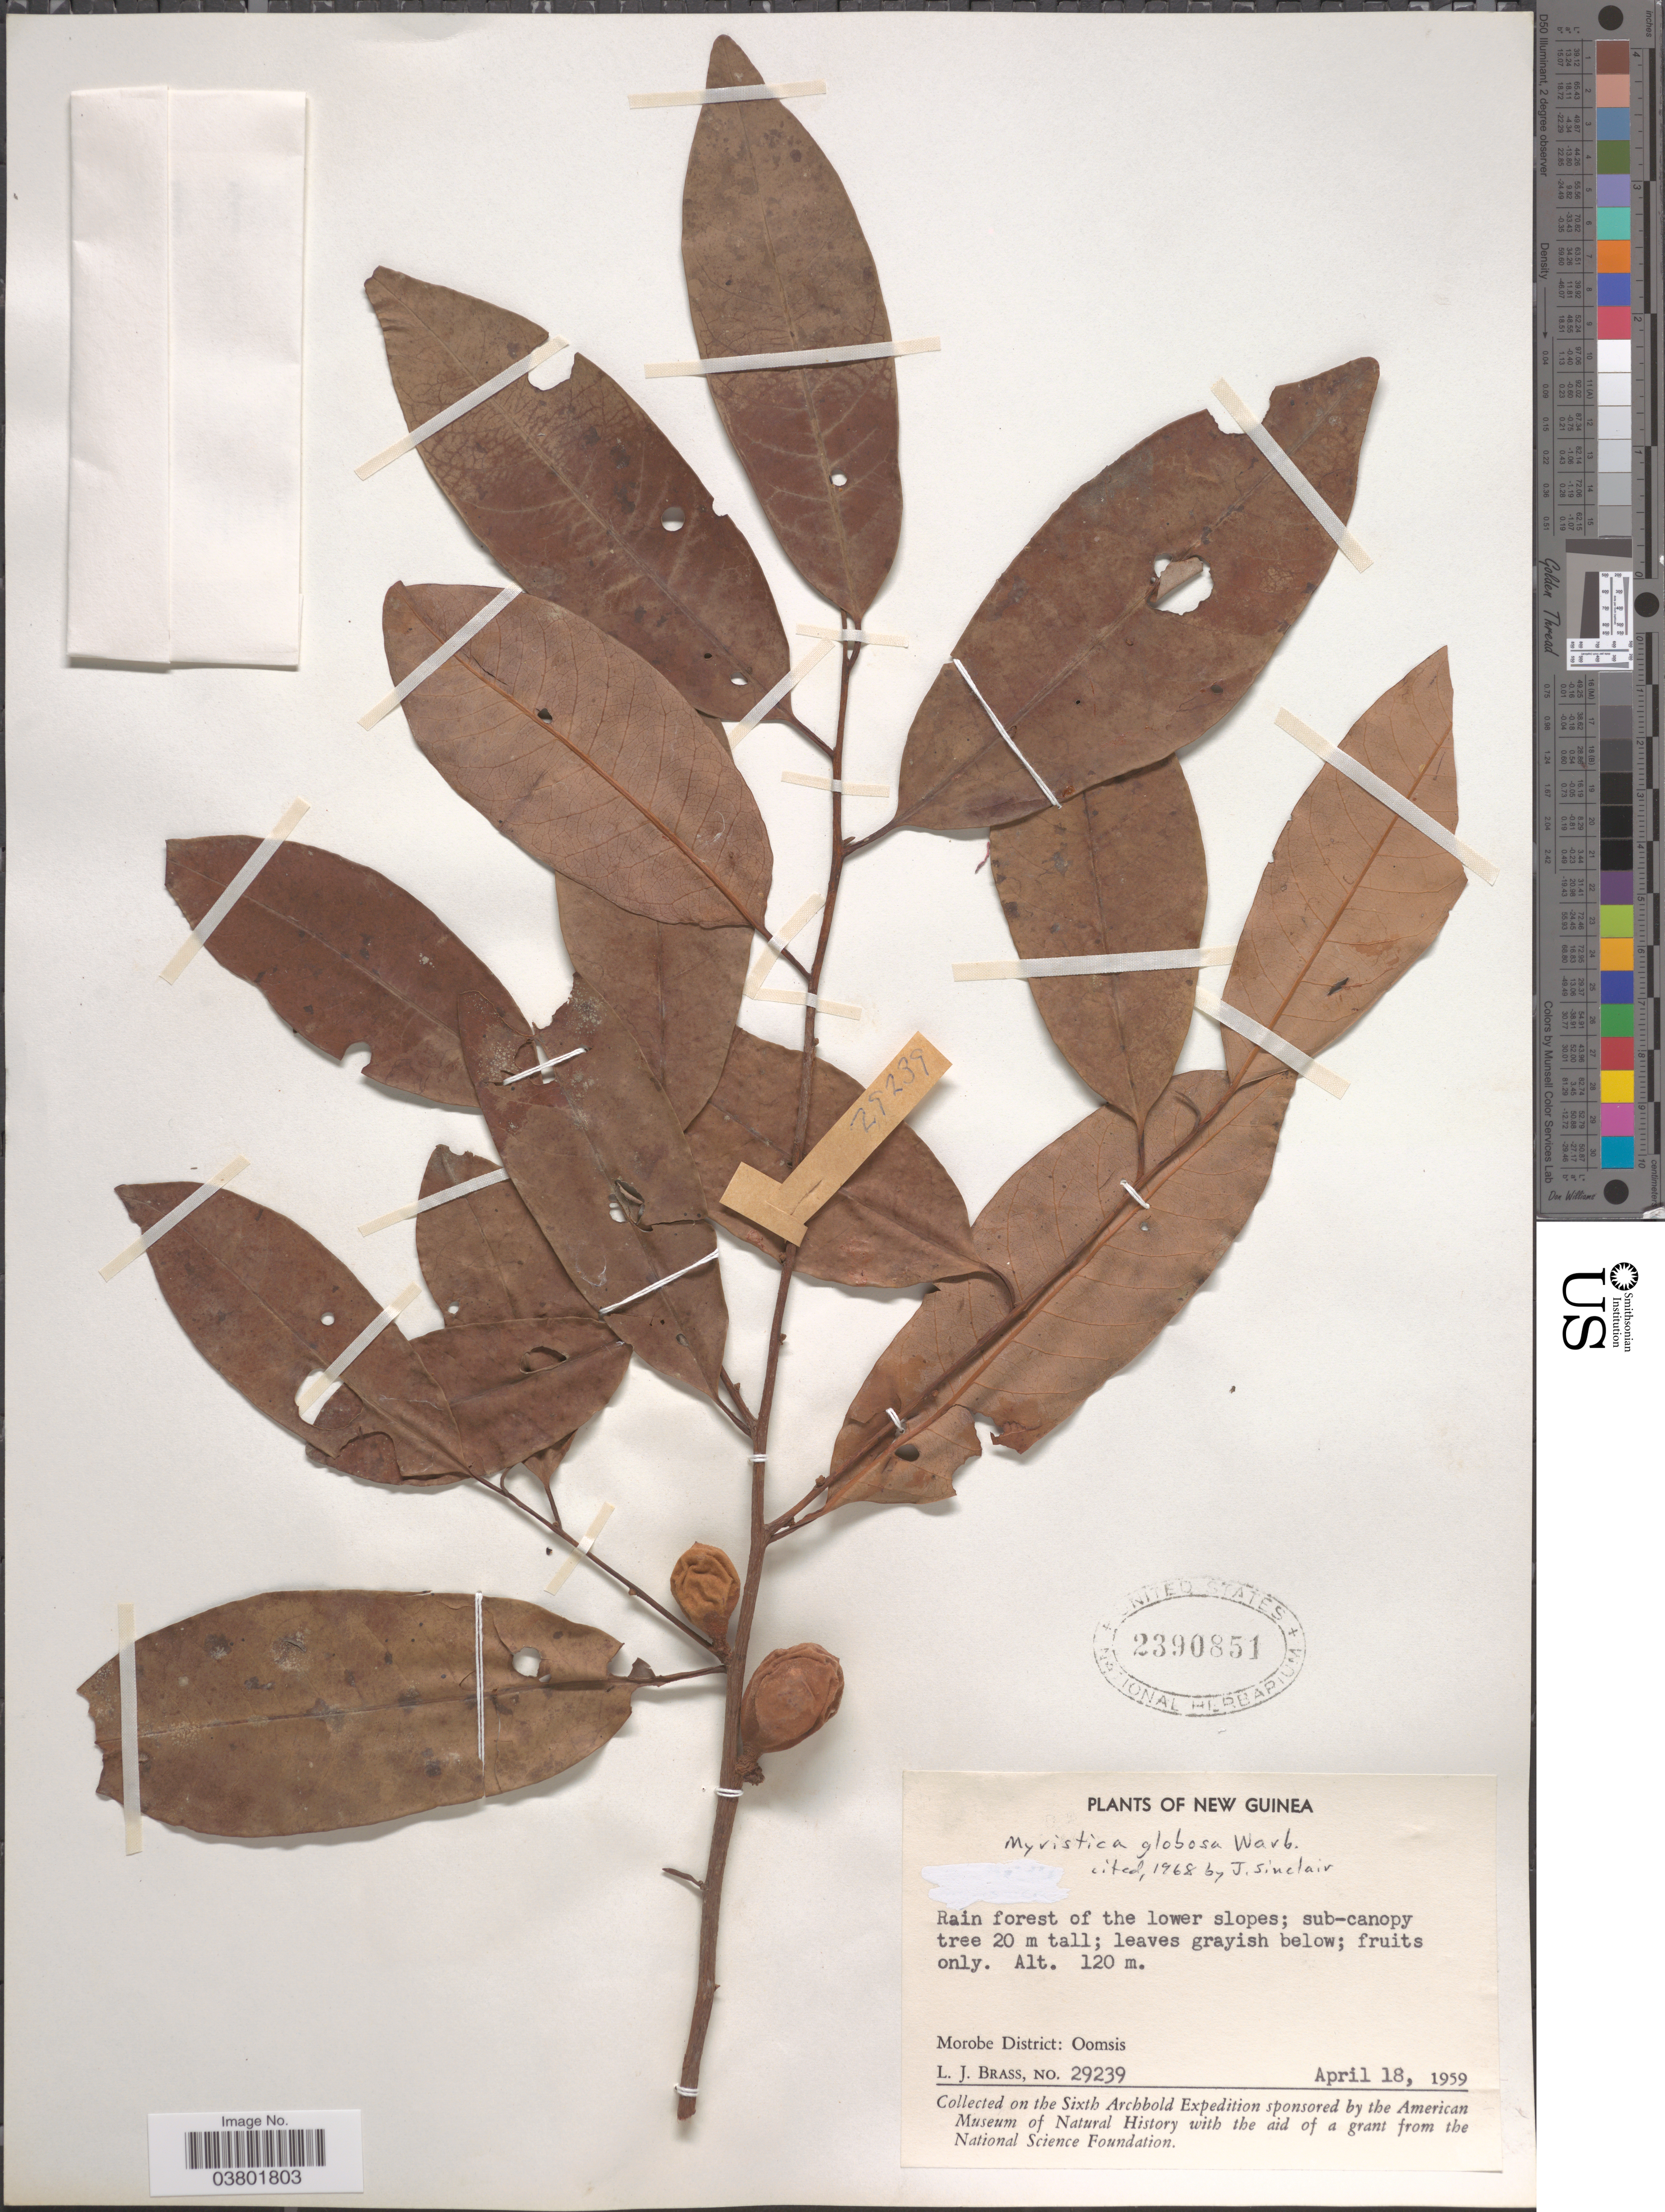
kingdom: Plantae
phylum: Tracheophyta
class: Magnoliopsida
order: Magnoliales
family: Myristicaceae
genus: Myristica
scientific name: Myristica globosa subsp. globosa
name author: Warb.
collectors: L. J. Brass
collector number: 29239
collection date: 1959-04-18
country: Papua New Guinea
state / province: Morobe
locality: New Guinea. Morobe District: Oomsis.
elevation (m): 120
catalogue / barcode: US 2390851